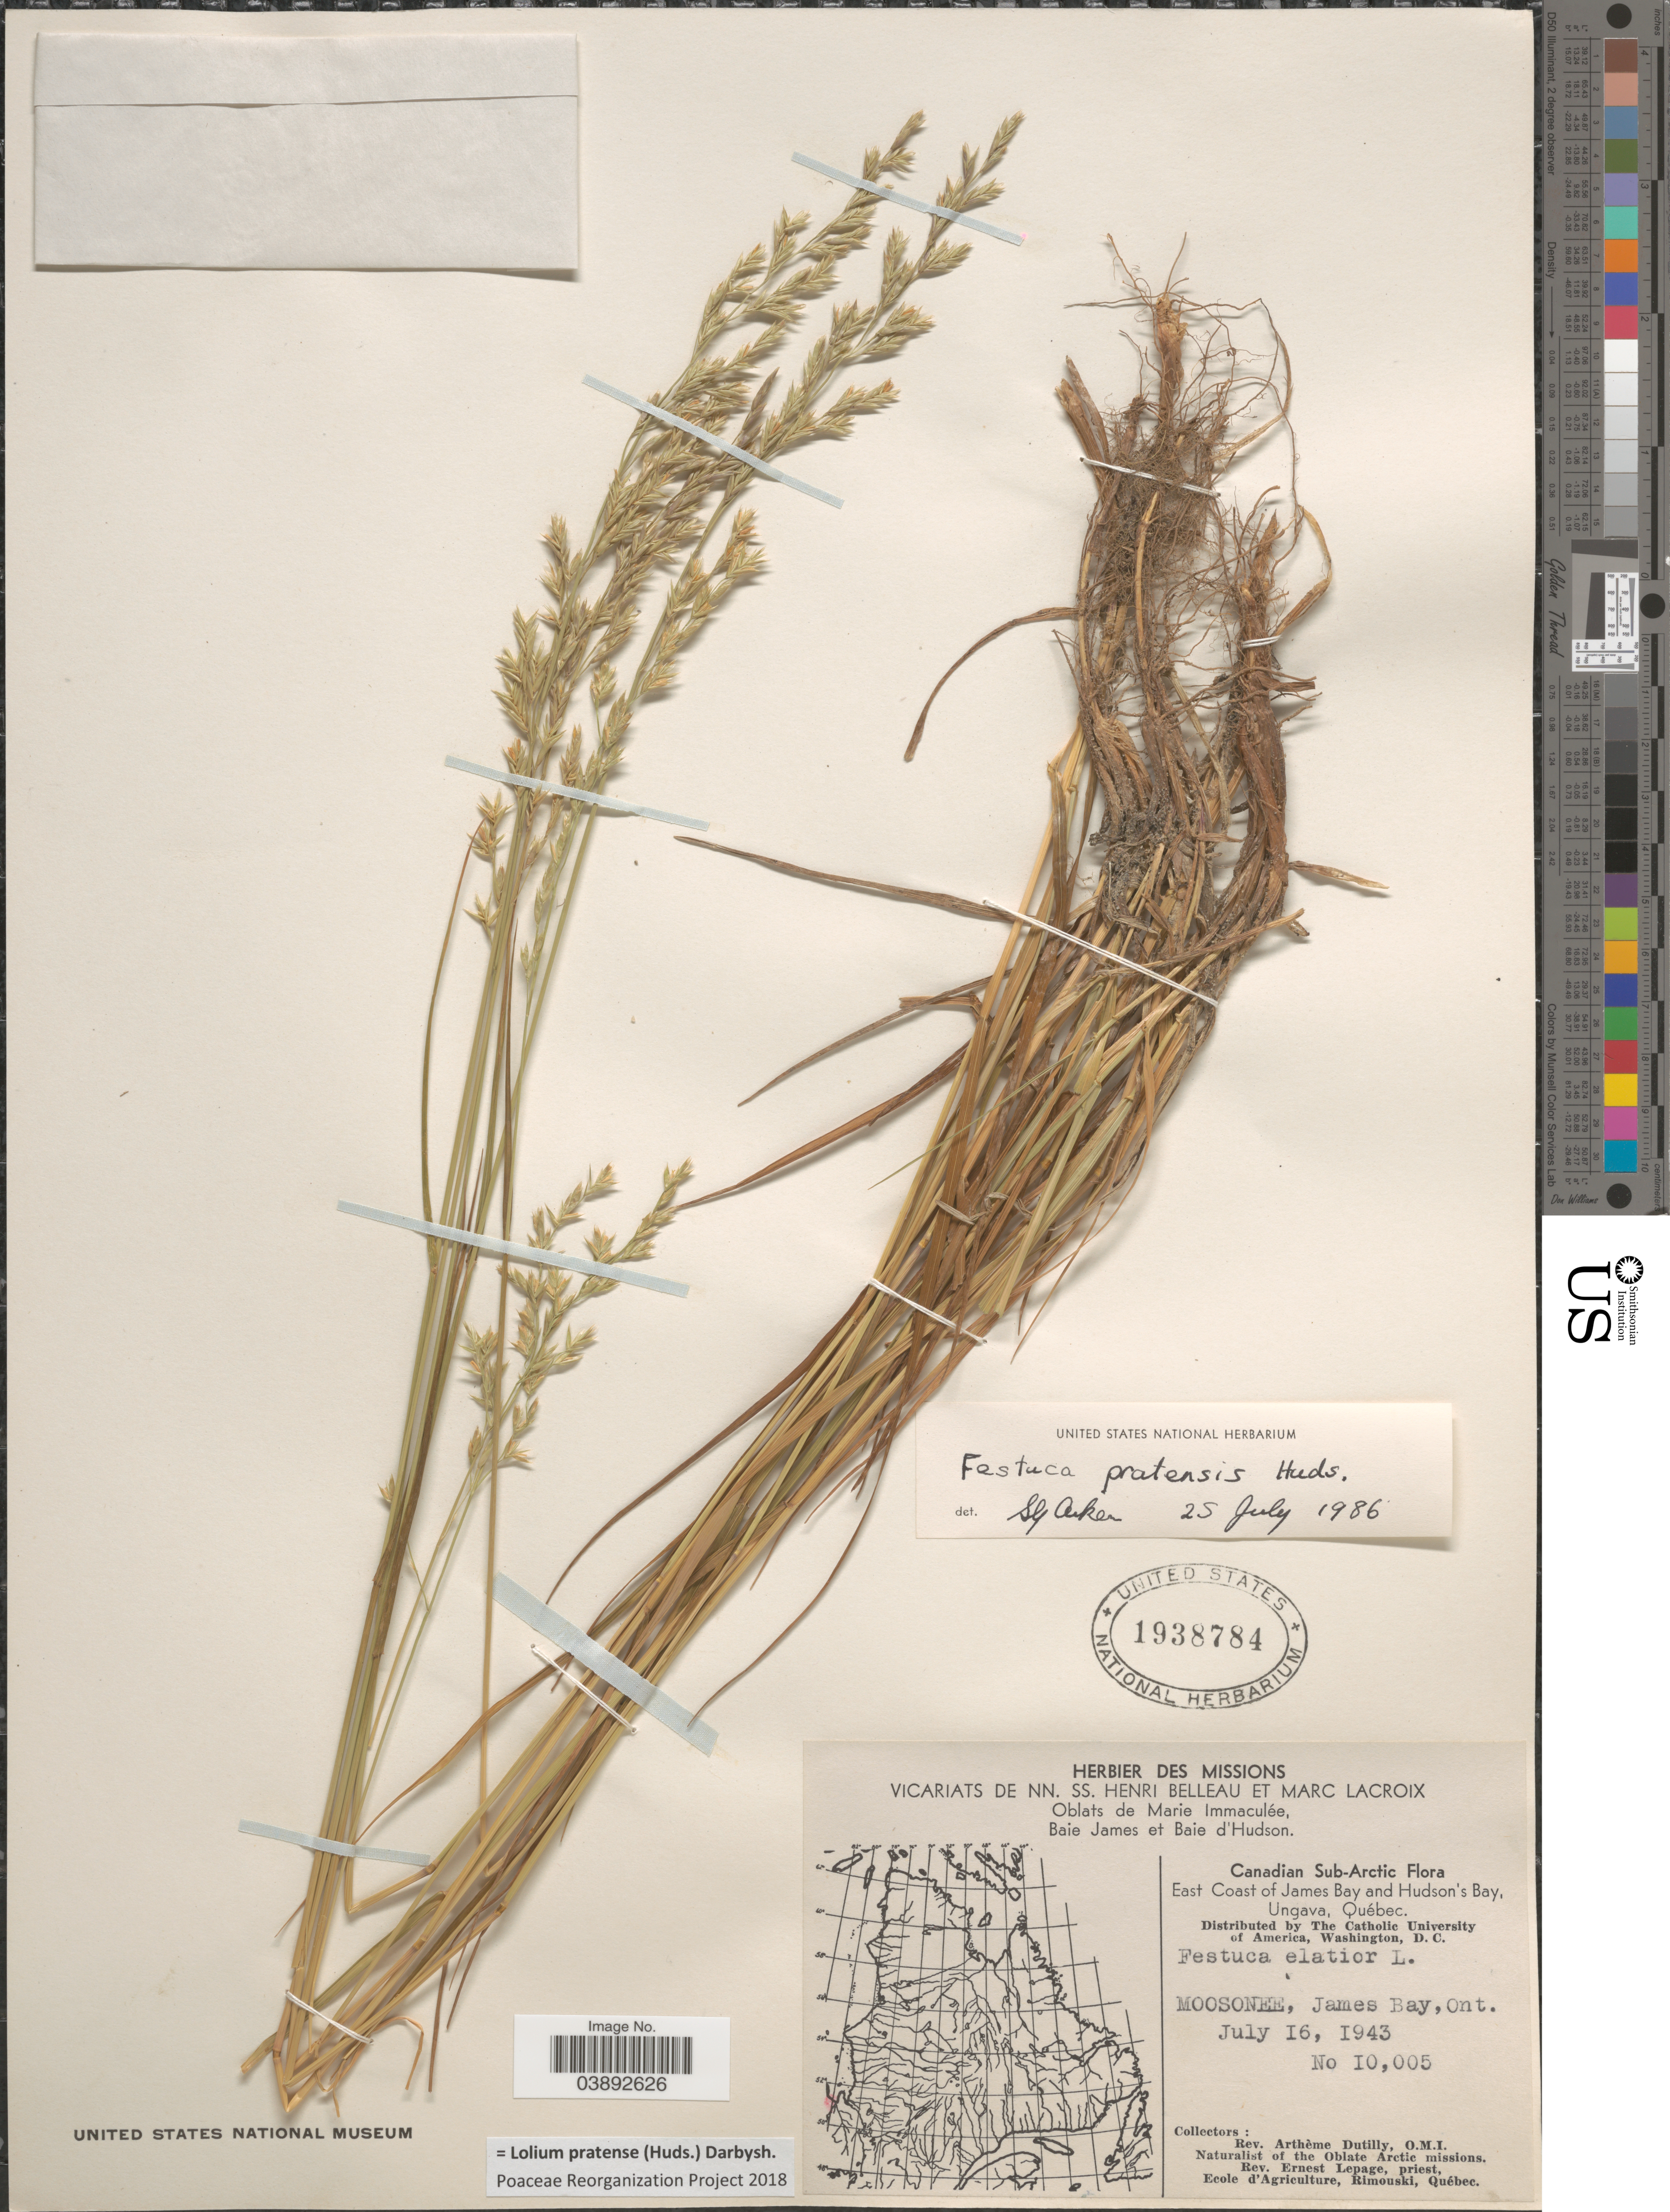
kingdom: Plantae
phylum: Tracheophyta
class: Liliopsida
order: Poales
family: Poaceae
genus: Lolium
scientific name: Lolium pratense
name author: (Huds.) Darbysh.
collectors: A. Dutilly & E. Lepage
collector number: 10005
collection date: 1943-07-16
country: Canada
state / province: Ontario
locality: Canadian Sub-Arctic. East Coast of James Bay and Hudson's Bay, Ungava, Québec. Moosonee, James Bay.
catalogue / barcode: US 1938784